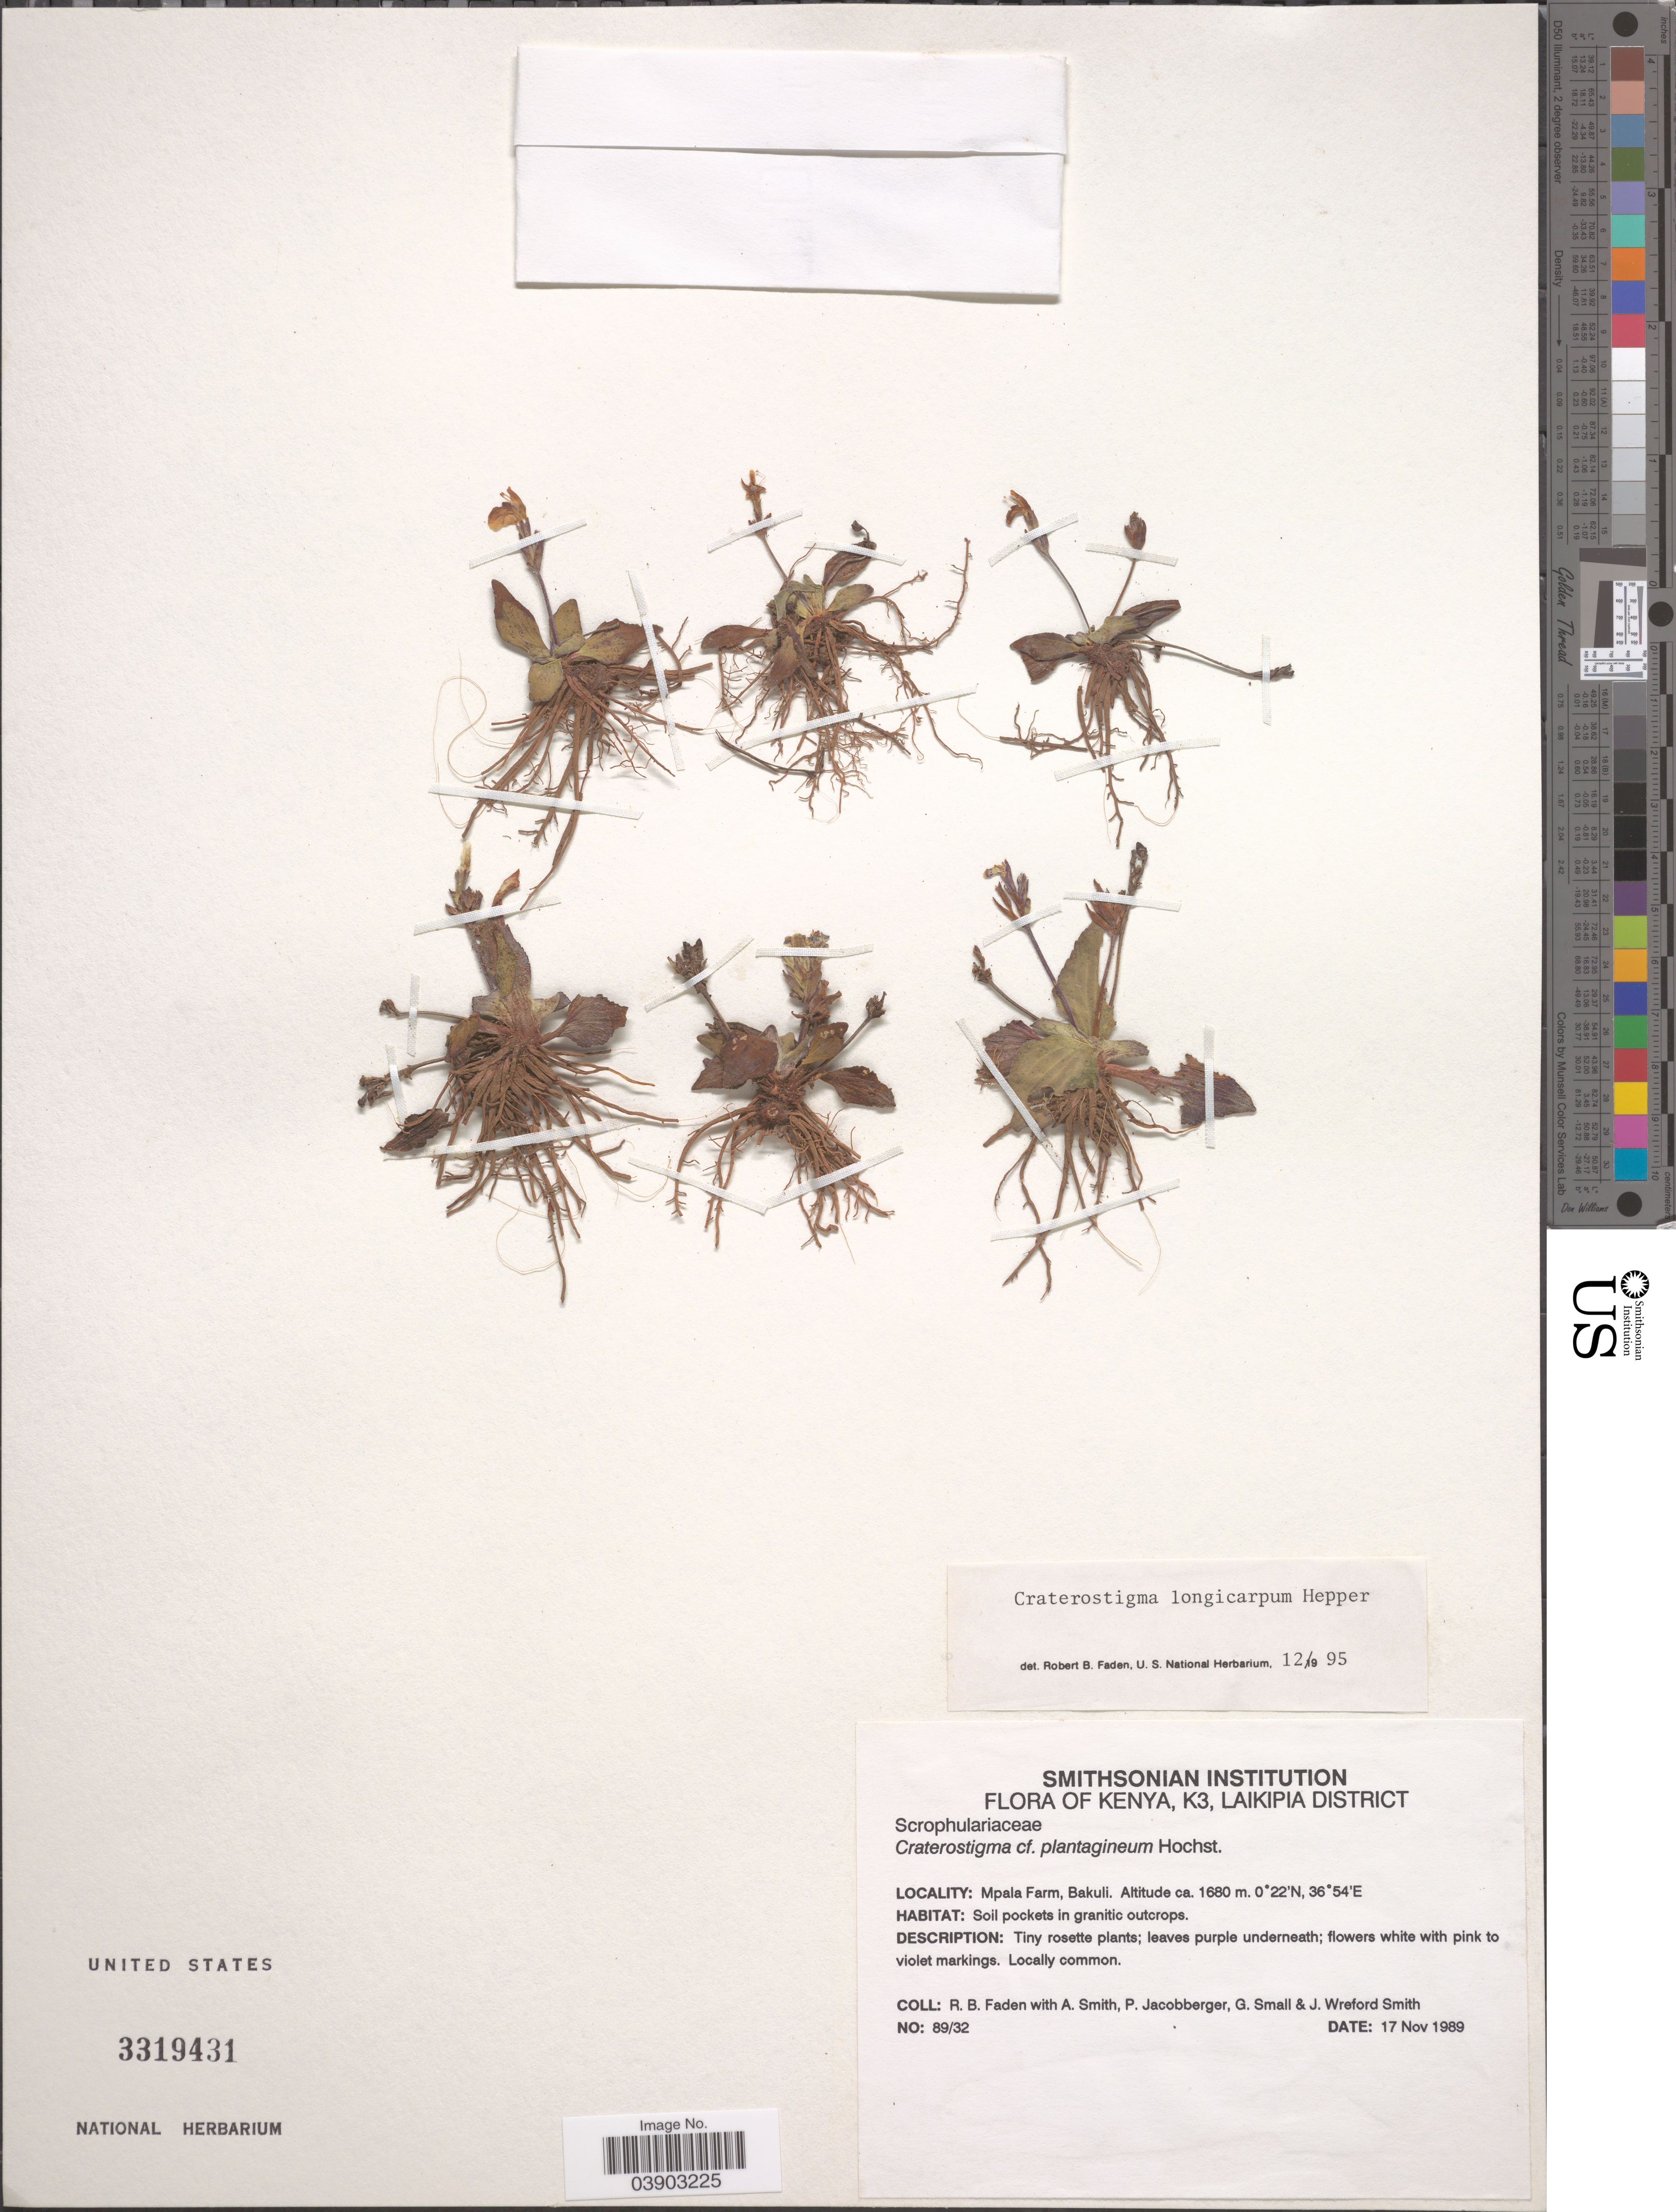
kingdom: Plantae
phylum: Tracheophyta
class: Magnoliopsida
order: Lamiales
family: Linderniaceae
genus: Craterostigma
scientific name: Craterostigma longicarpum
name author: Hepper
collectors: R. B. Faden, A. Smith, P. Jacobberger, G. Small & J. W. Smith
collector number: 89/32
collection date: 1989-11-17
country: Kenya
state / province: Laikipia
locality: K3, Laikipia District. Mpala Farm, Bakuli.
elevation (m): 1680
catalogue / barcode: US 3319431